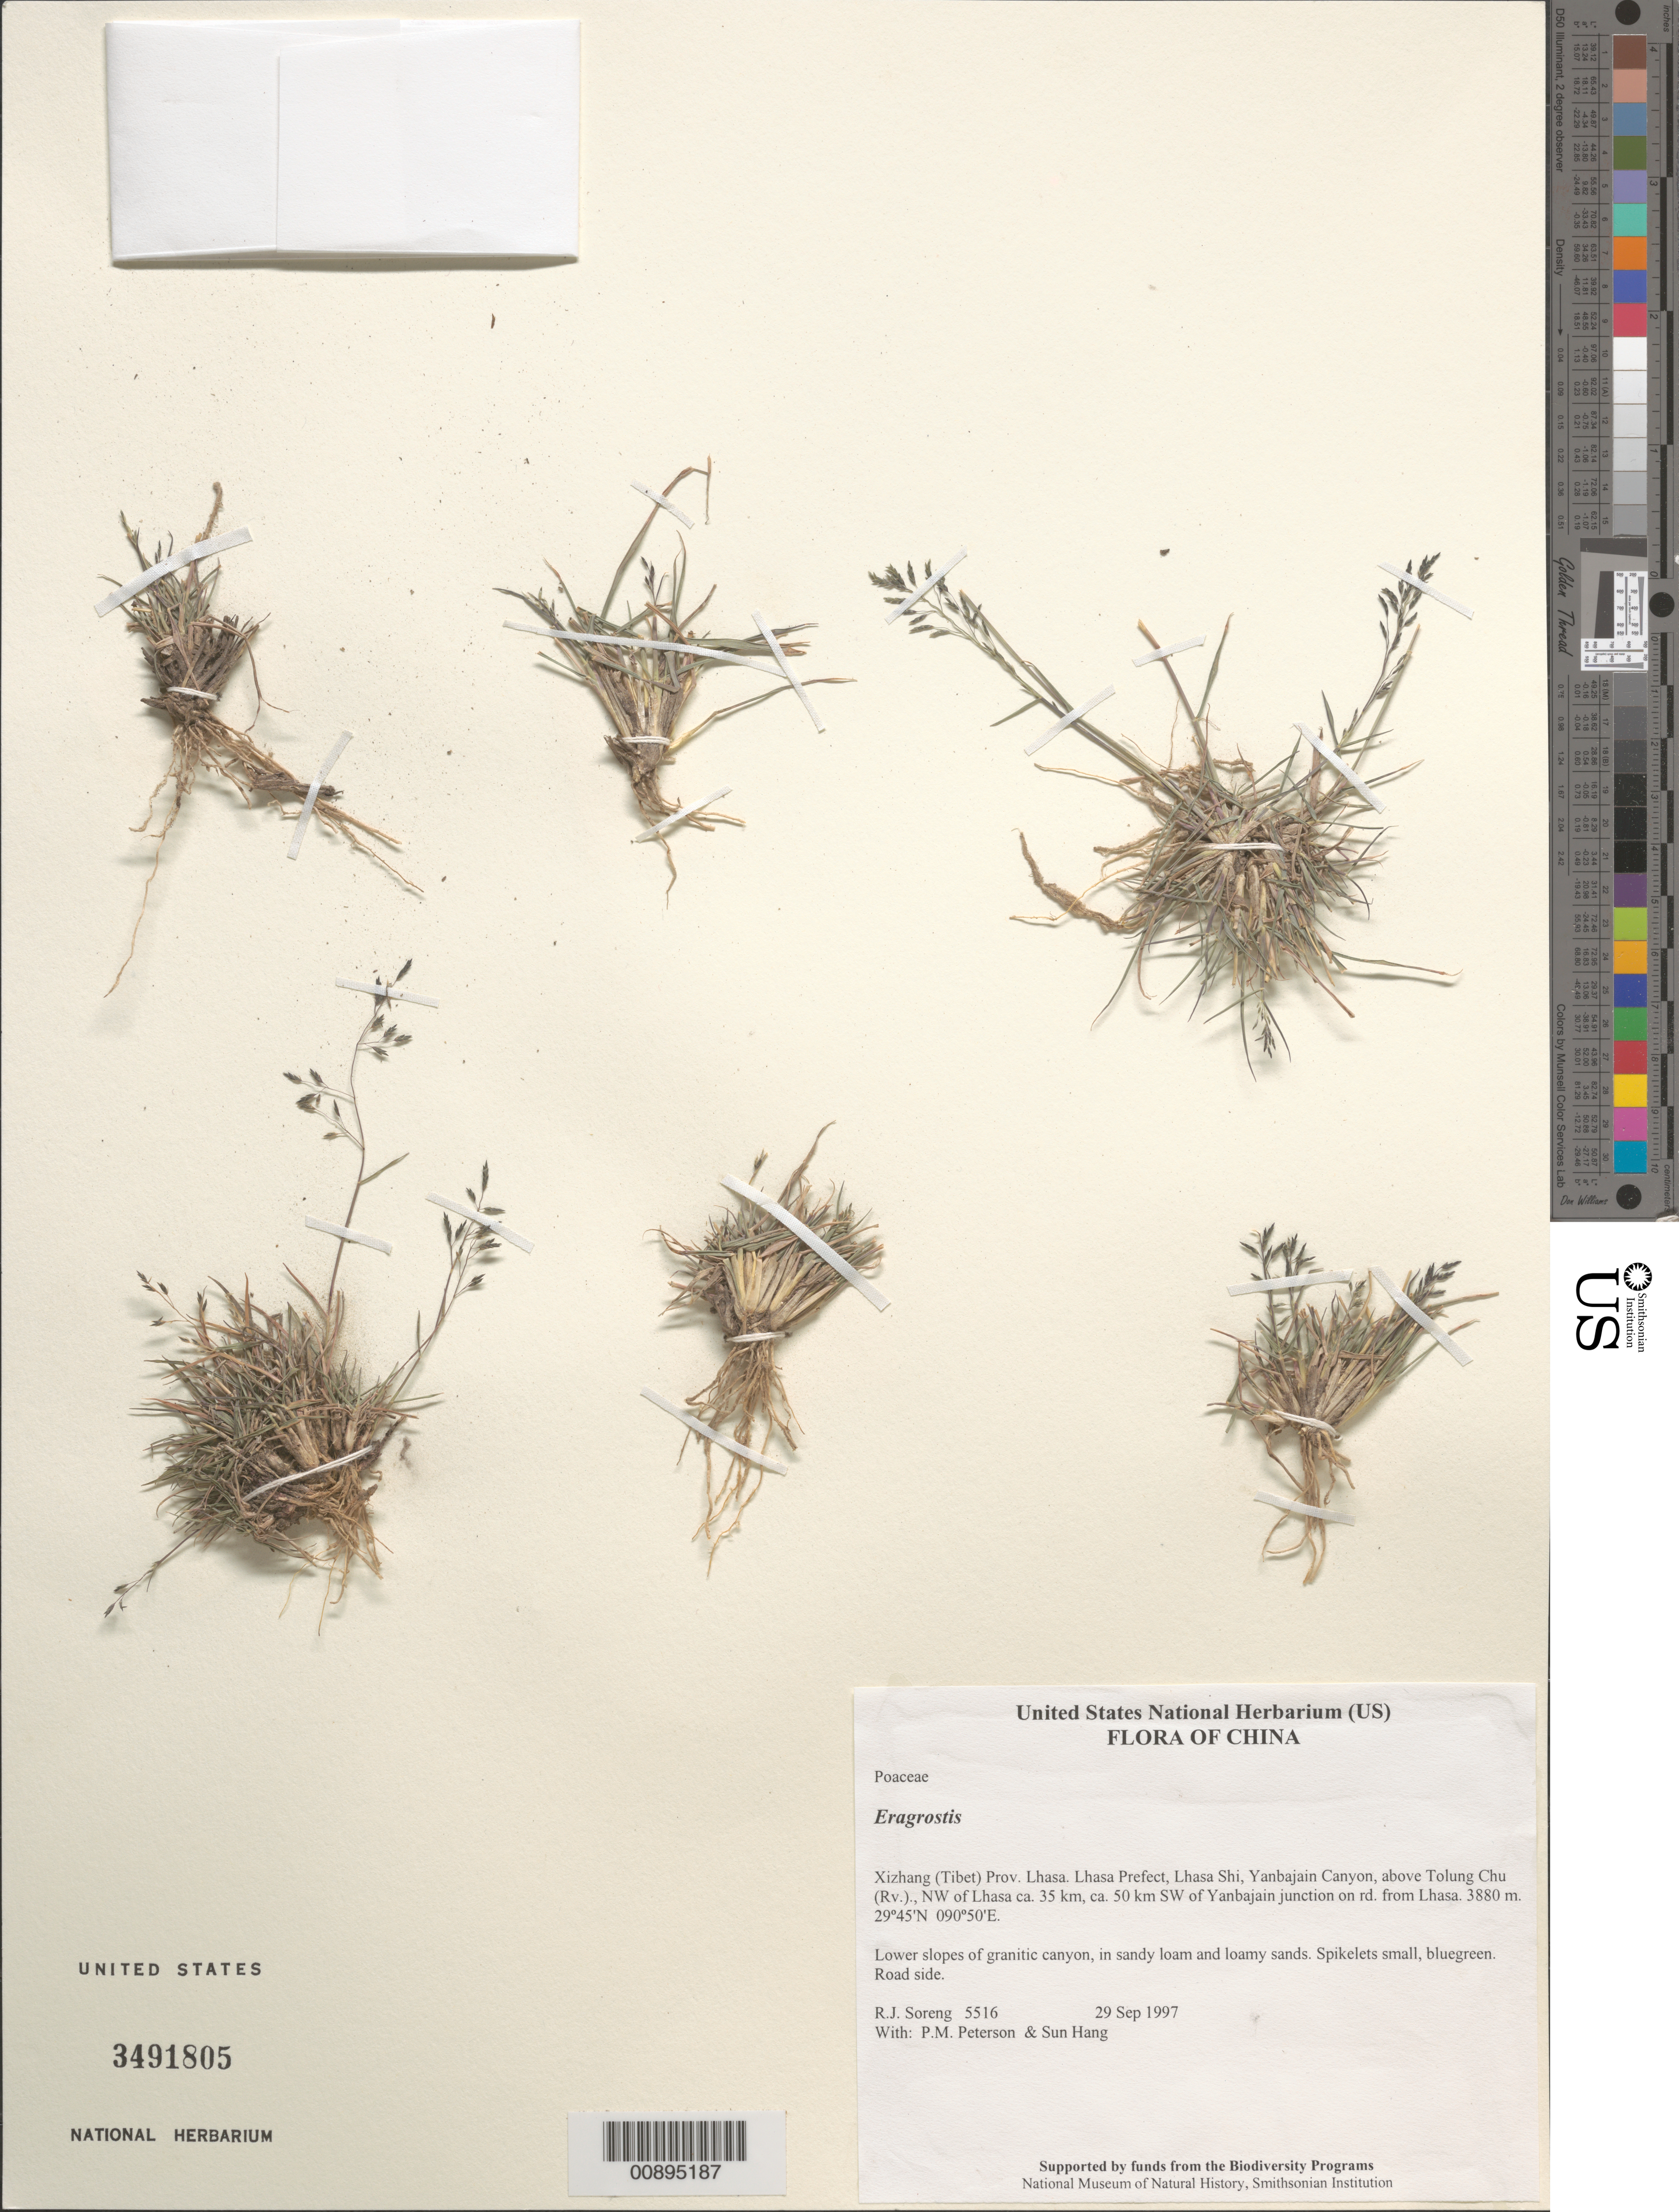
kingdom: Plantae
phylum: Tracheophyta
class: Liliopsida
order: Poales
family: Poaceae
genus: Eragrostis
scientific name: Eragrostis sp.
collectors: R. J. Soreng, P. M. Peterson & Sun Hang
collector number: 5516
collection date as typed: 29 Sep 1997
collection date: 1997-09-29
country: China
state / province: Xizang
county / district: Lhasa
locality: Lhasa Prefect, Lhasa Shi, Yanbajain Canyon, above Tolung Chu (Rv.)., NW of Lhasa ca. 35 km, ca. 50 km SW of Yanbajain junction on rd. from Lhasa.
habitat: Lower slopes of granitic canyon, in sandy loam and loamy sands.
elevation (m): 3880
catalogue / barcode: US 3491805